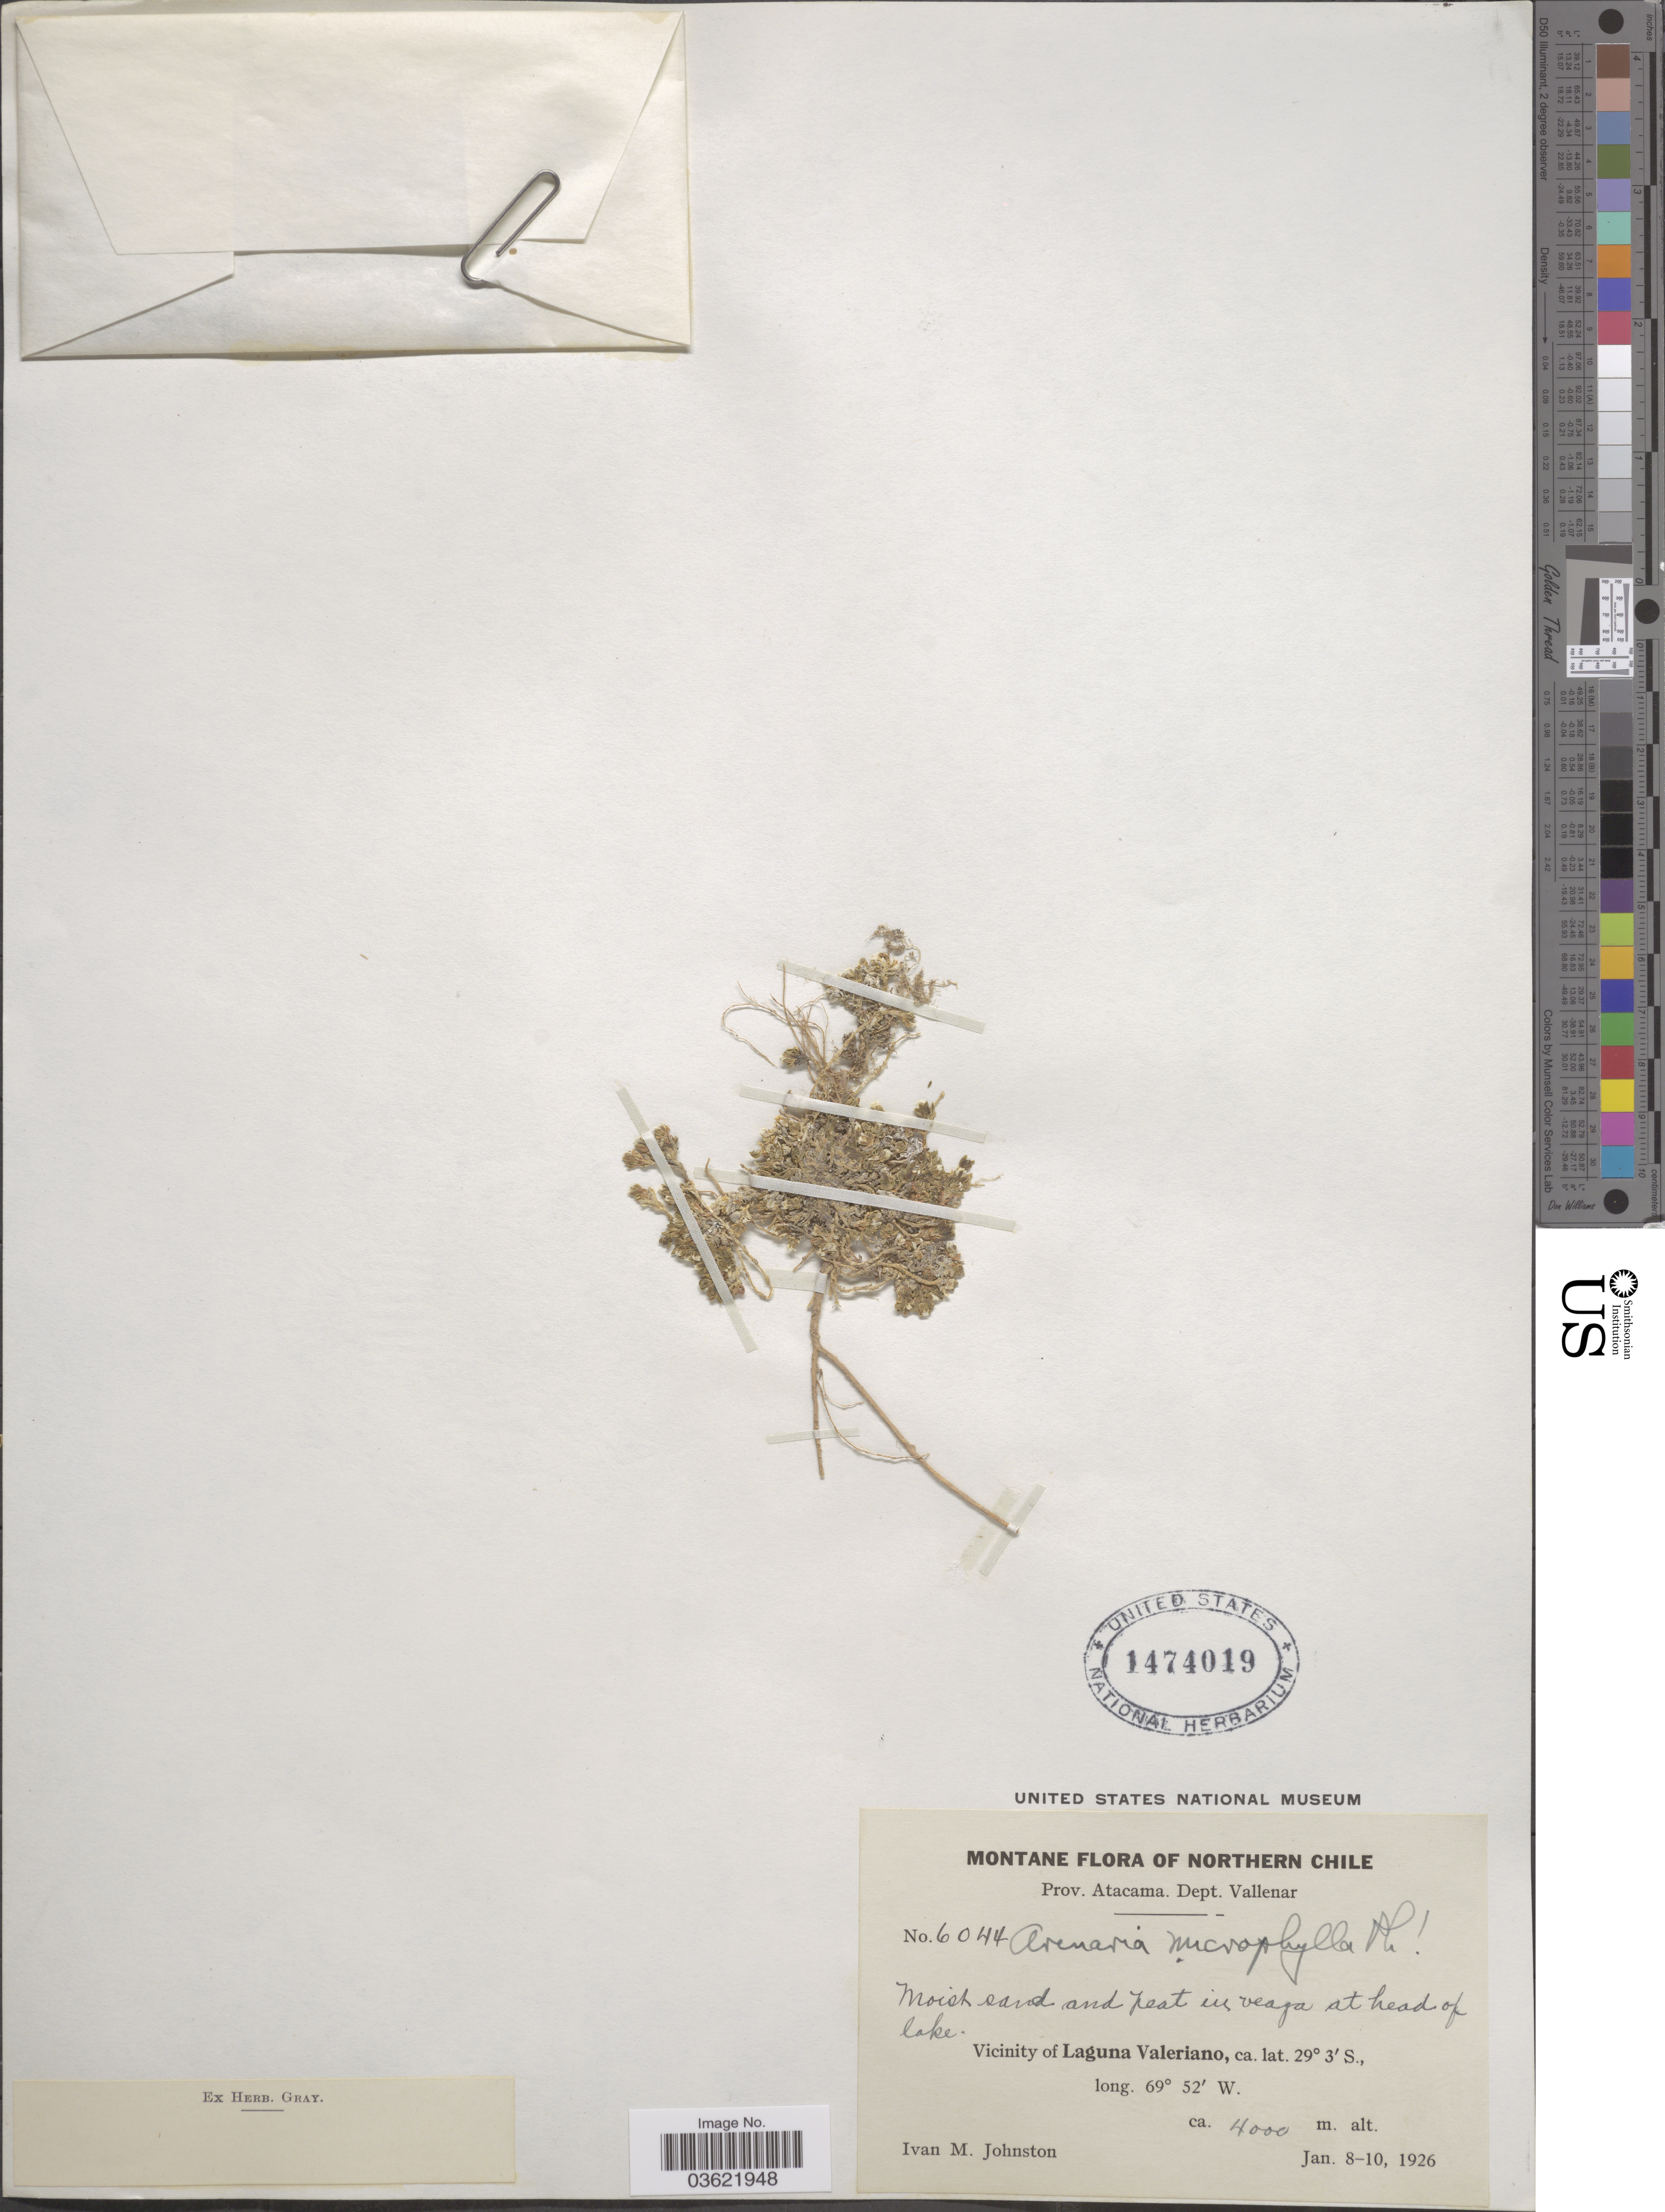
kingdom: Plantae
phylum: Tracheophyta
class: Magnoliopsida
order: Caryophyllales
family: Caryophyllaceae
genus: Arenaria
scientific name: Arenaria microphylla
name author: Phil.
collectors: I.M. Johnston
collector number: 6044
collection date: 1926-01-08/1926-01-10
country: Chile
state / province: Atacama (III)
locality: Northern Chile. Prov. Atacama. Dept. Vallenar. Moist sand and peat in veaga at head of lake. Vicinity of Laguna Valeriano.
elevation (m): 4000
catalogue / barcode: US 1474019